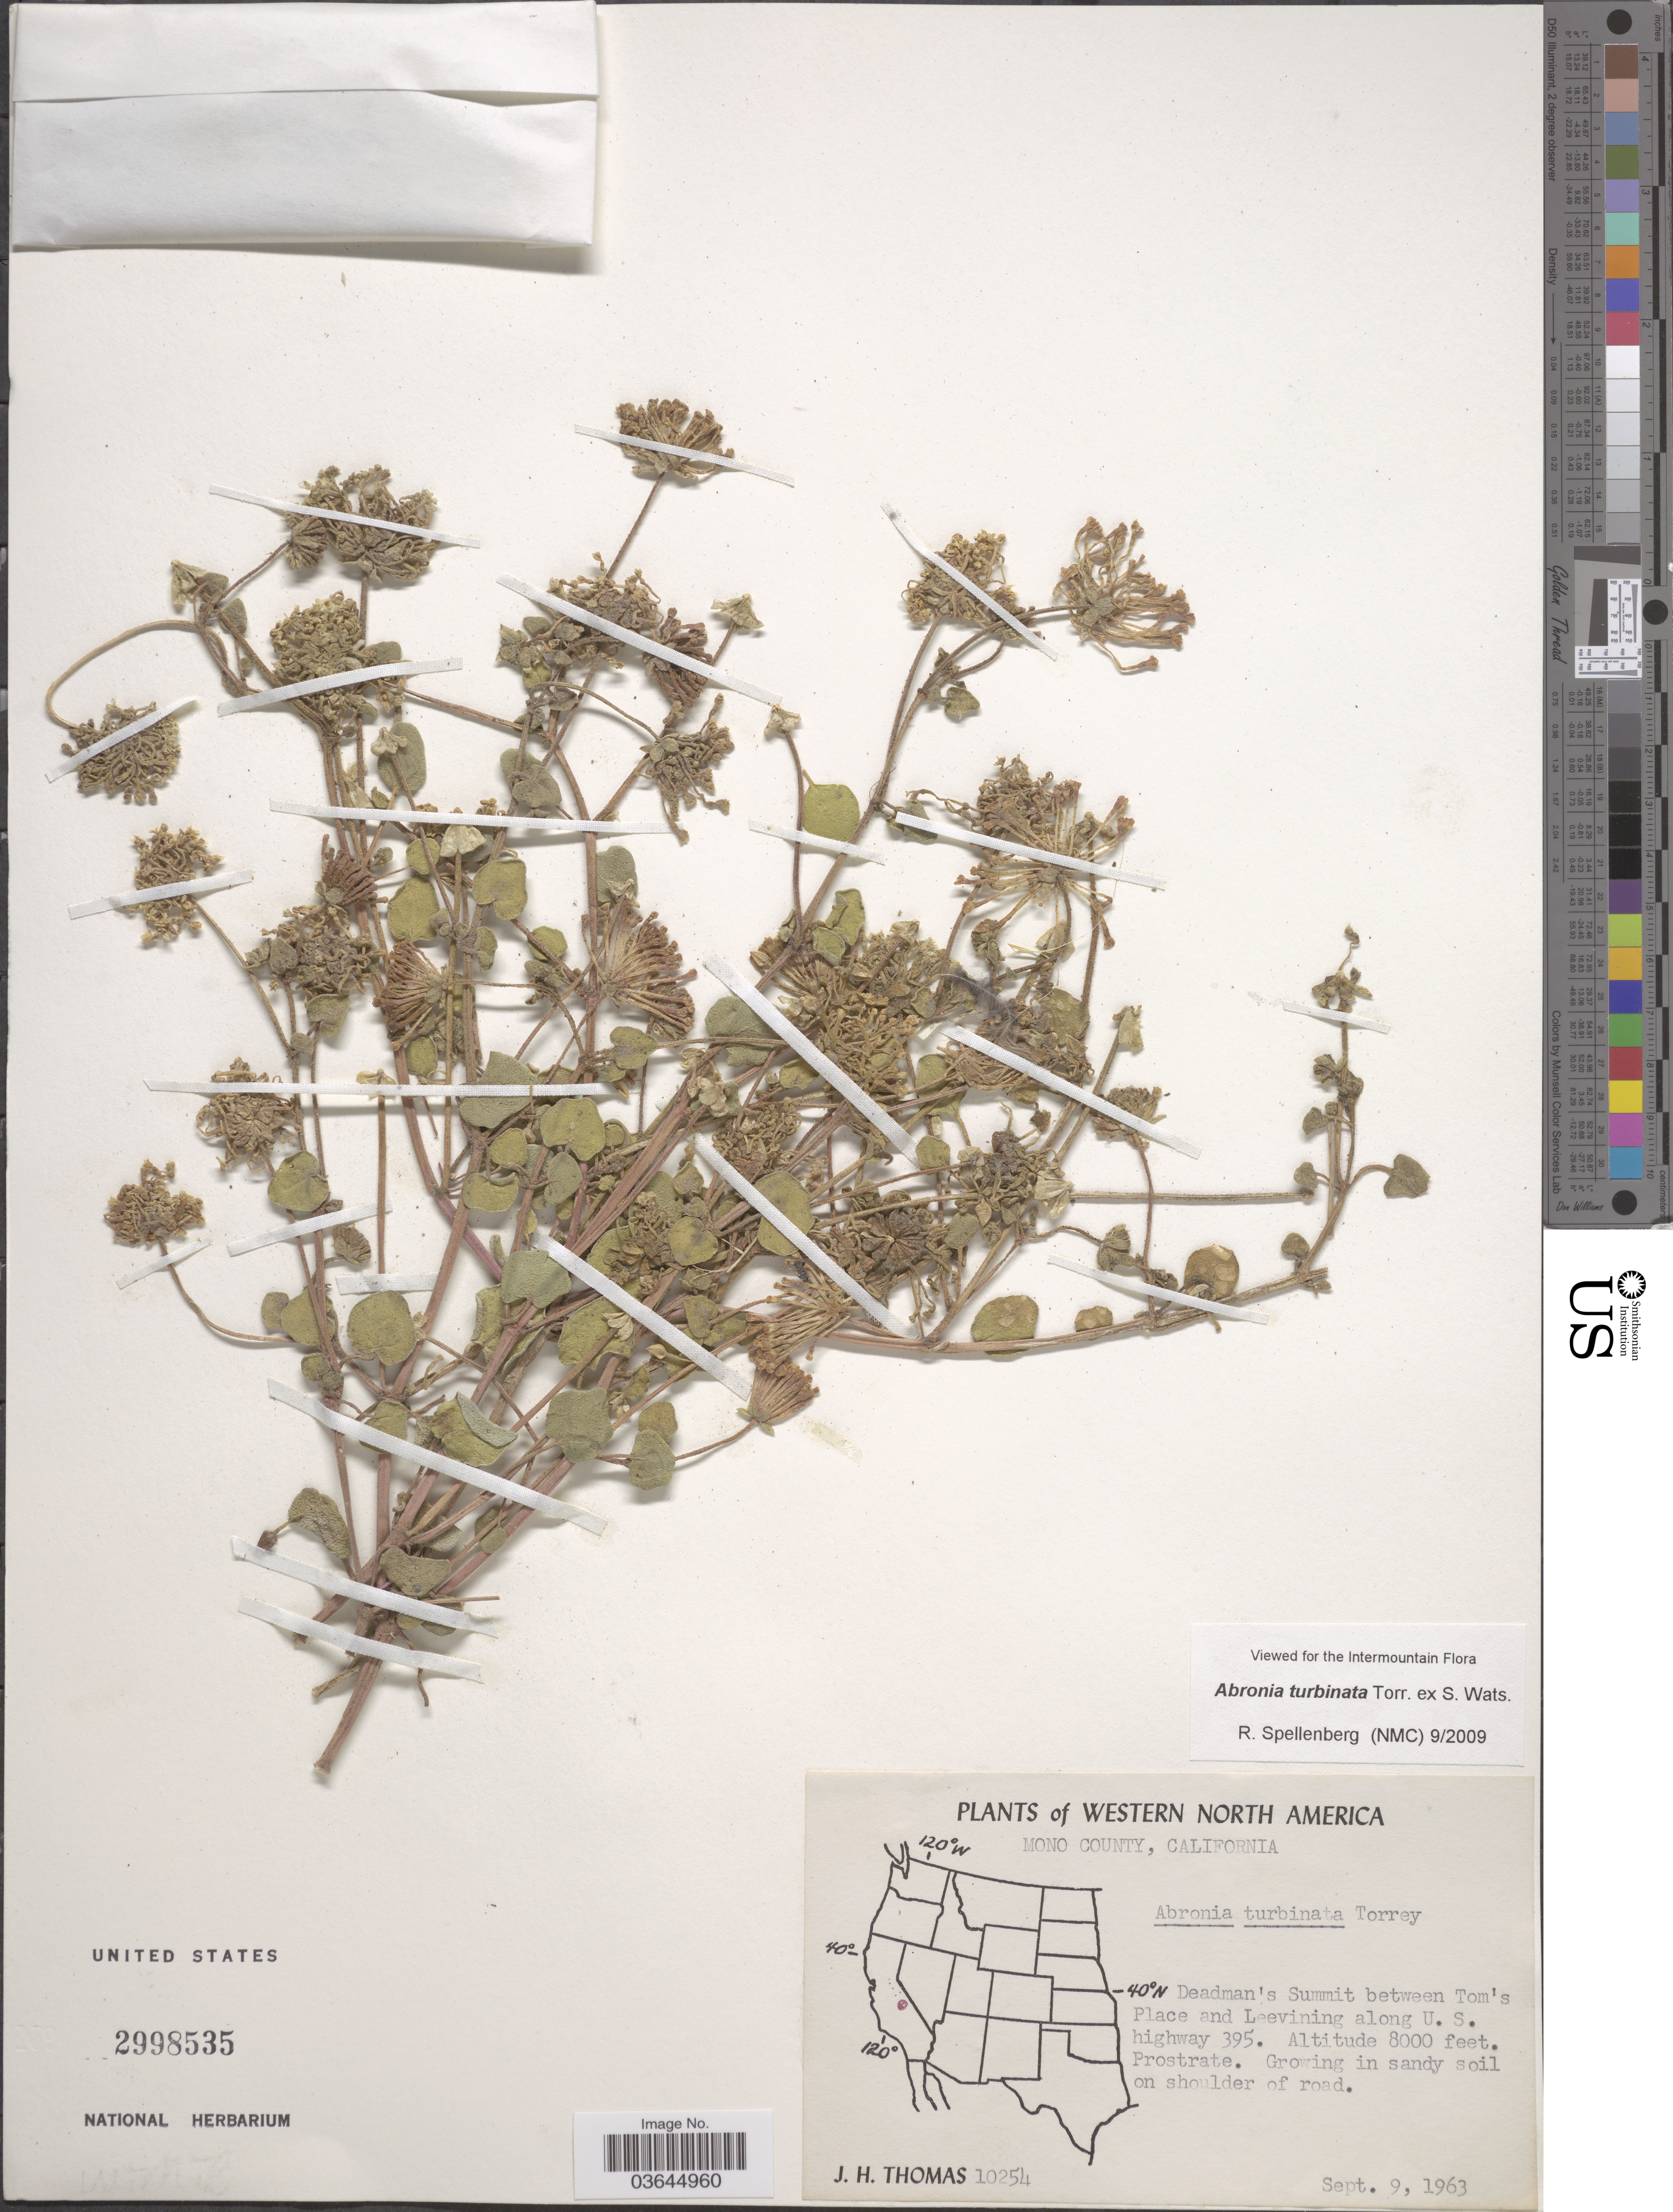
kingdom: Plantae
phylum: Tracheophyta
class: Magnoliopsida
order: Caryophyllales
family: Nyctaginaceae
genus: Abronia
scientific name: Abronia turbinata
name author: Torr. ex S. Watson in C. King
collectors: J. H. Thomas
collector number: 10254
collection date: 1963-09-09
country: United States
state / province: California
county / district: Mono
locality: Western North America. Mono County. Deadman's Summit between Tom's Place and Leevining along U.S. highway 395.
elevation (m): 2438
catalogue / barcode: US 2998535